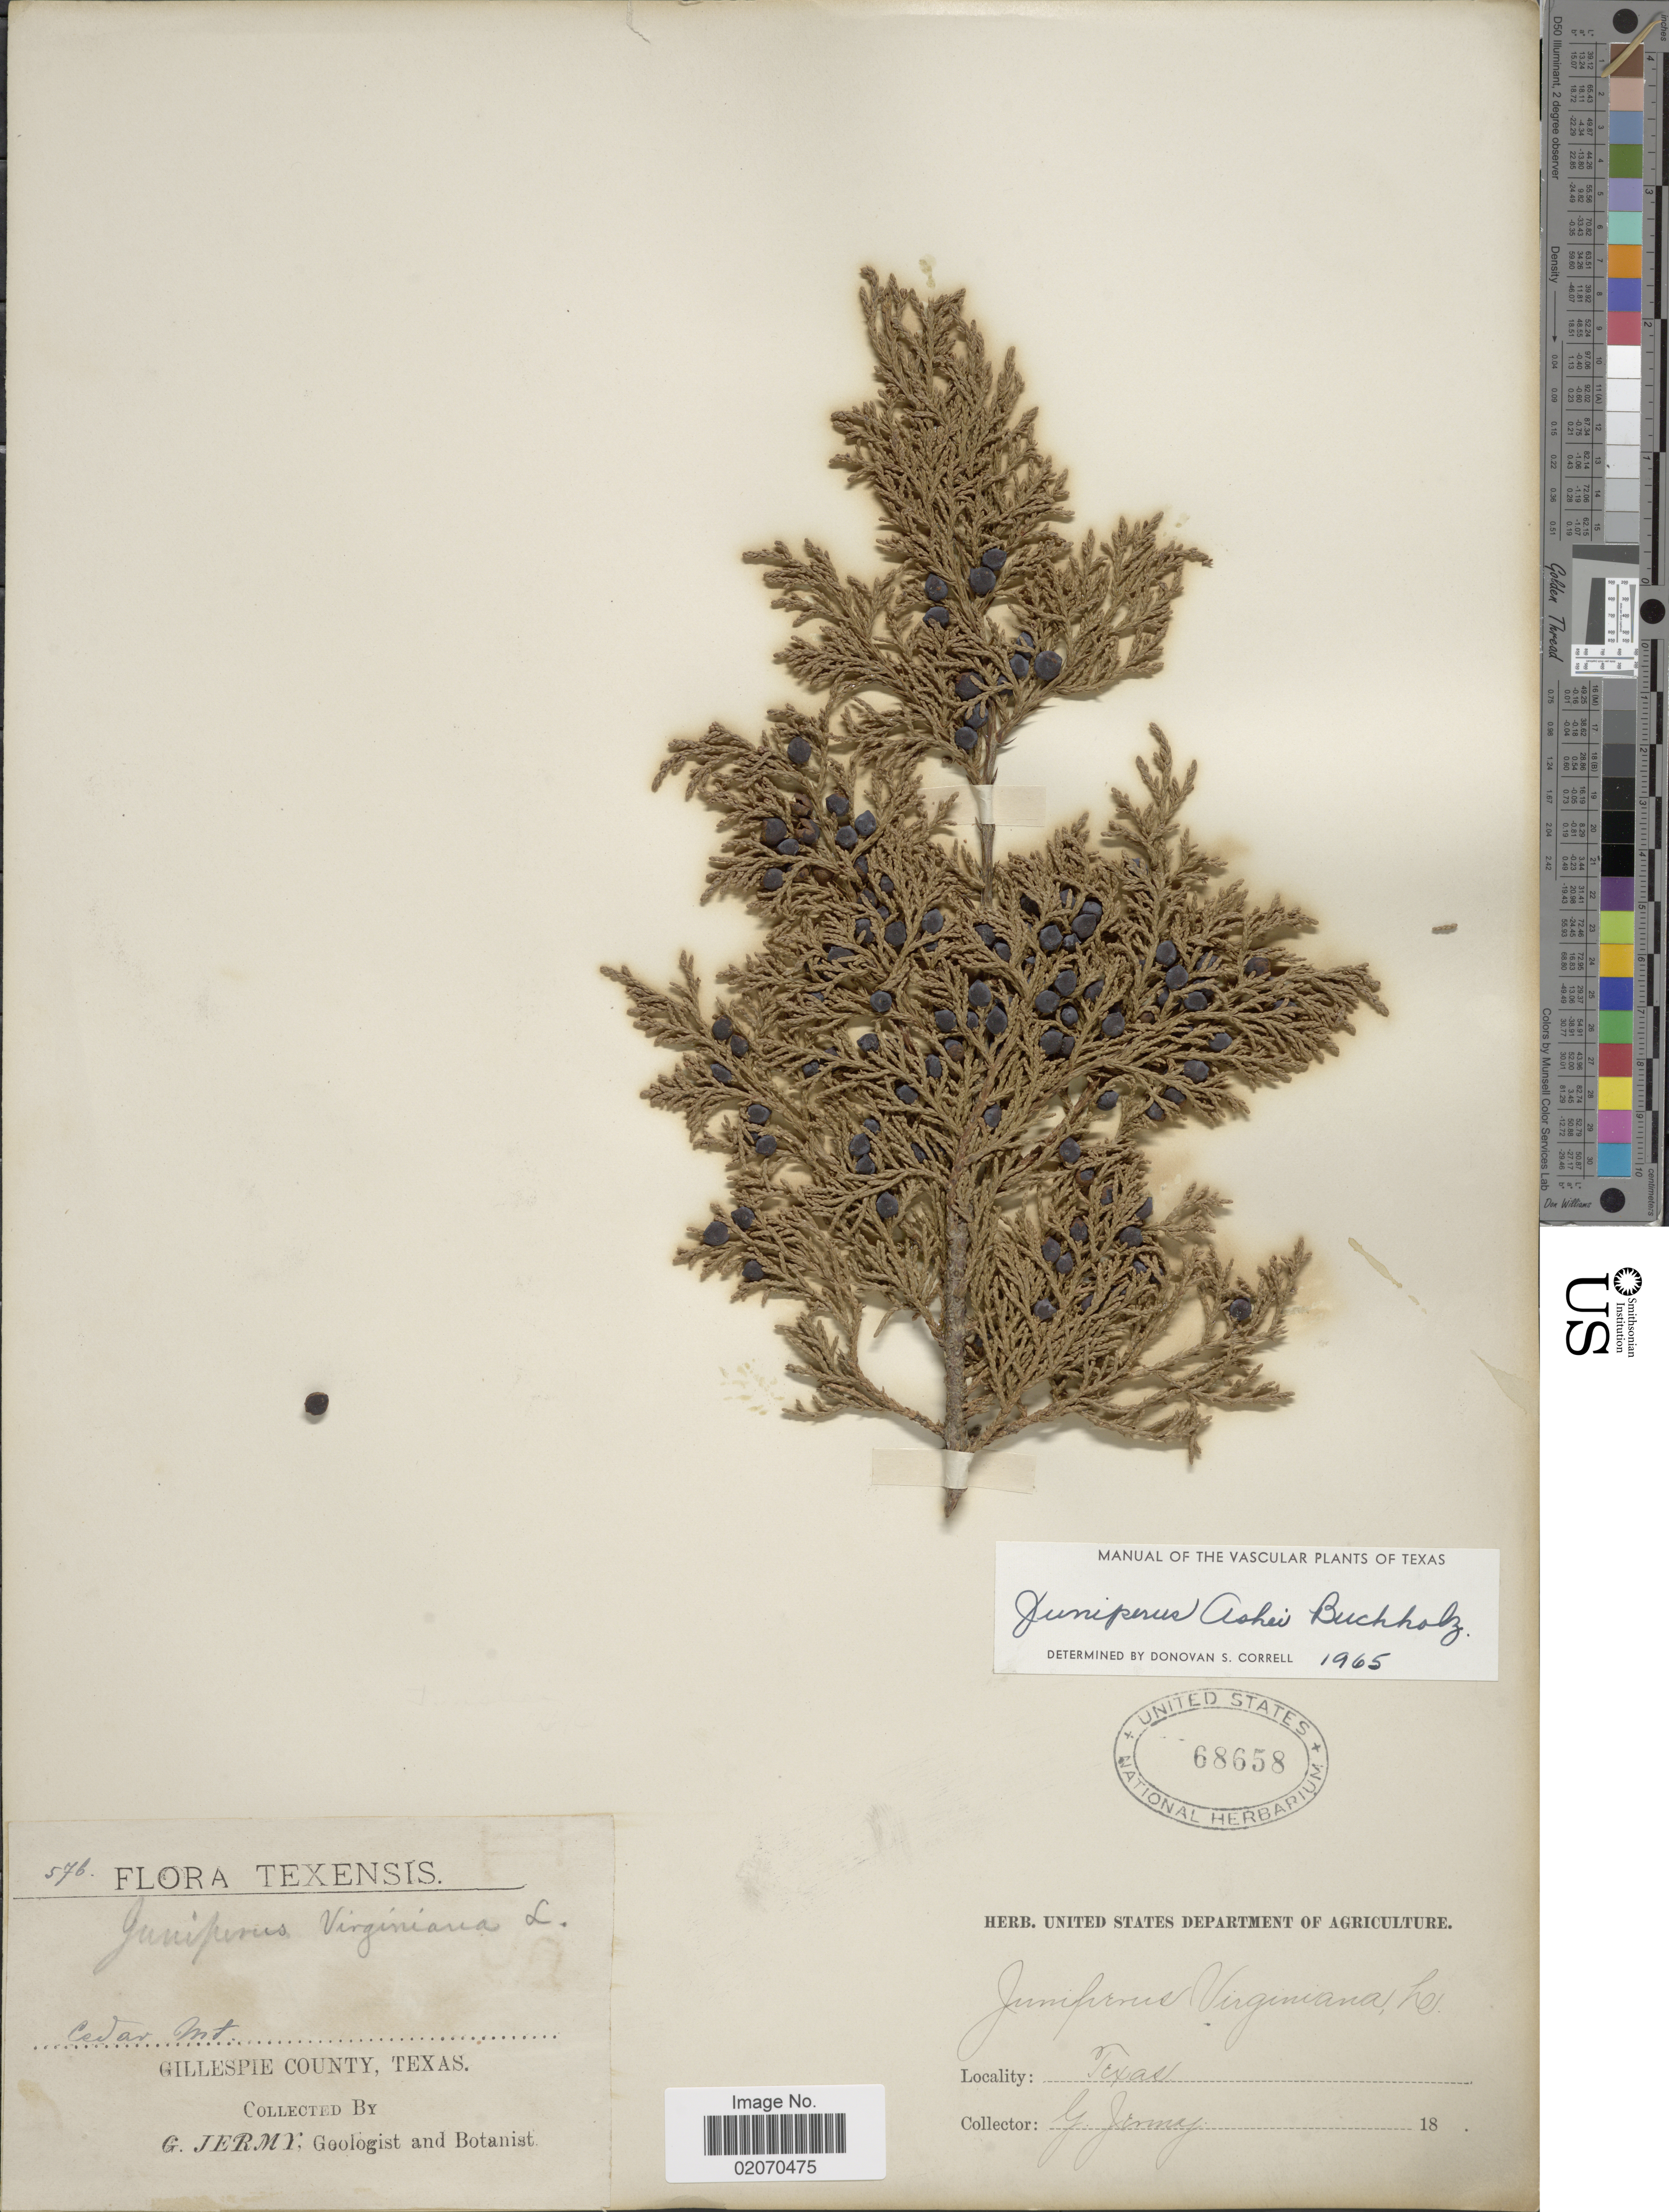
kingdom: Plantae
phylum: Tracheophyta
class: Pinopsida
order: Pinales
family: Cupressaceae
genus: Juniperus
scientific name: Juniperus ashei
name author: J. Buchholz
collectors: G. Jermy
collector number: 576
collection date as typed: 18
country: United States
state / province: Texas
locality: Gillespie County, Cedar Mt.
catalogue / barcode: US 68658